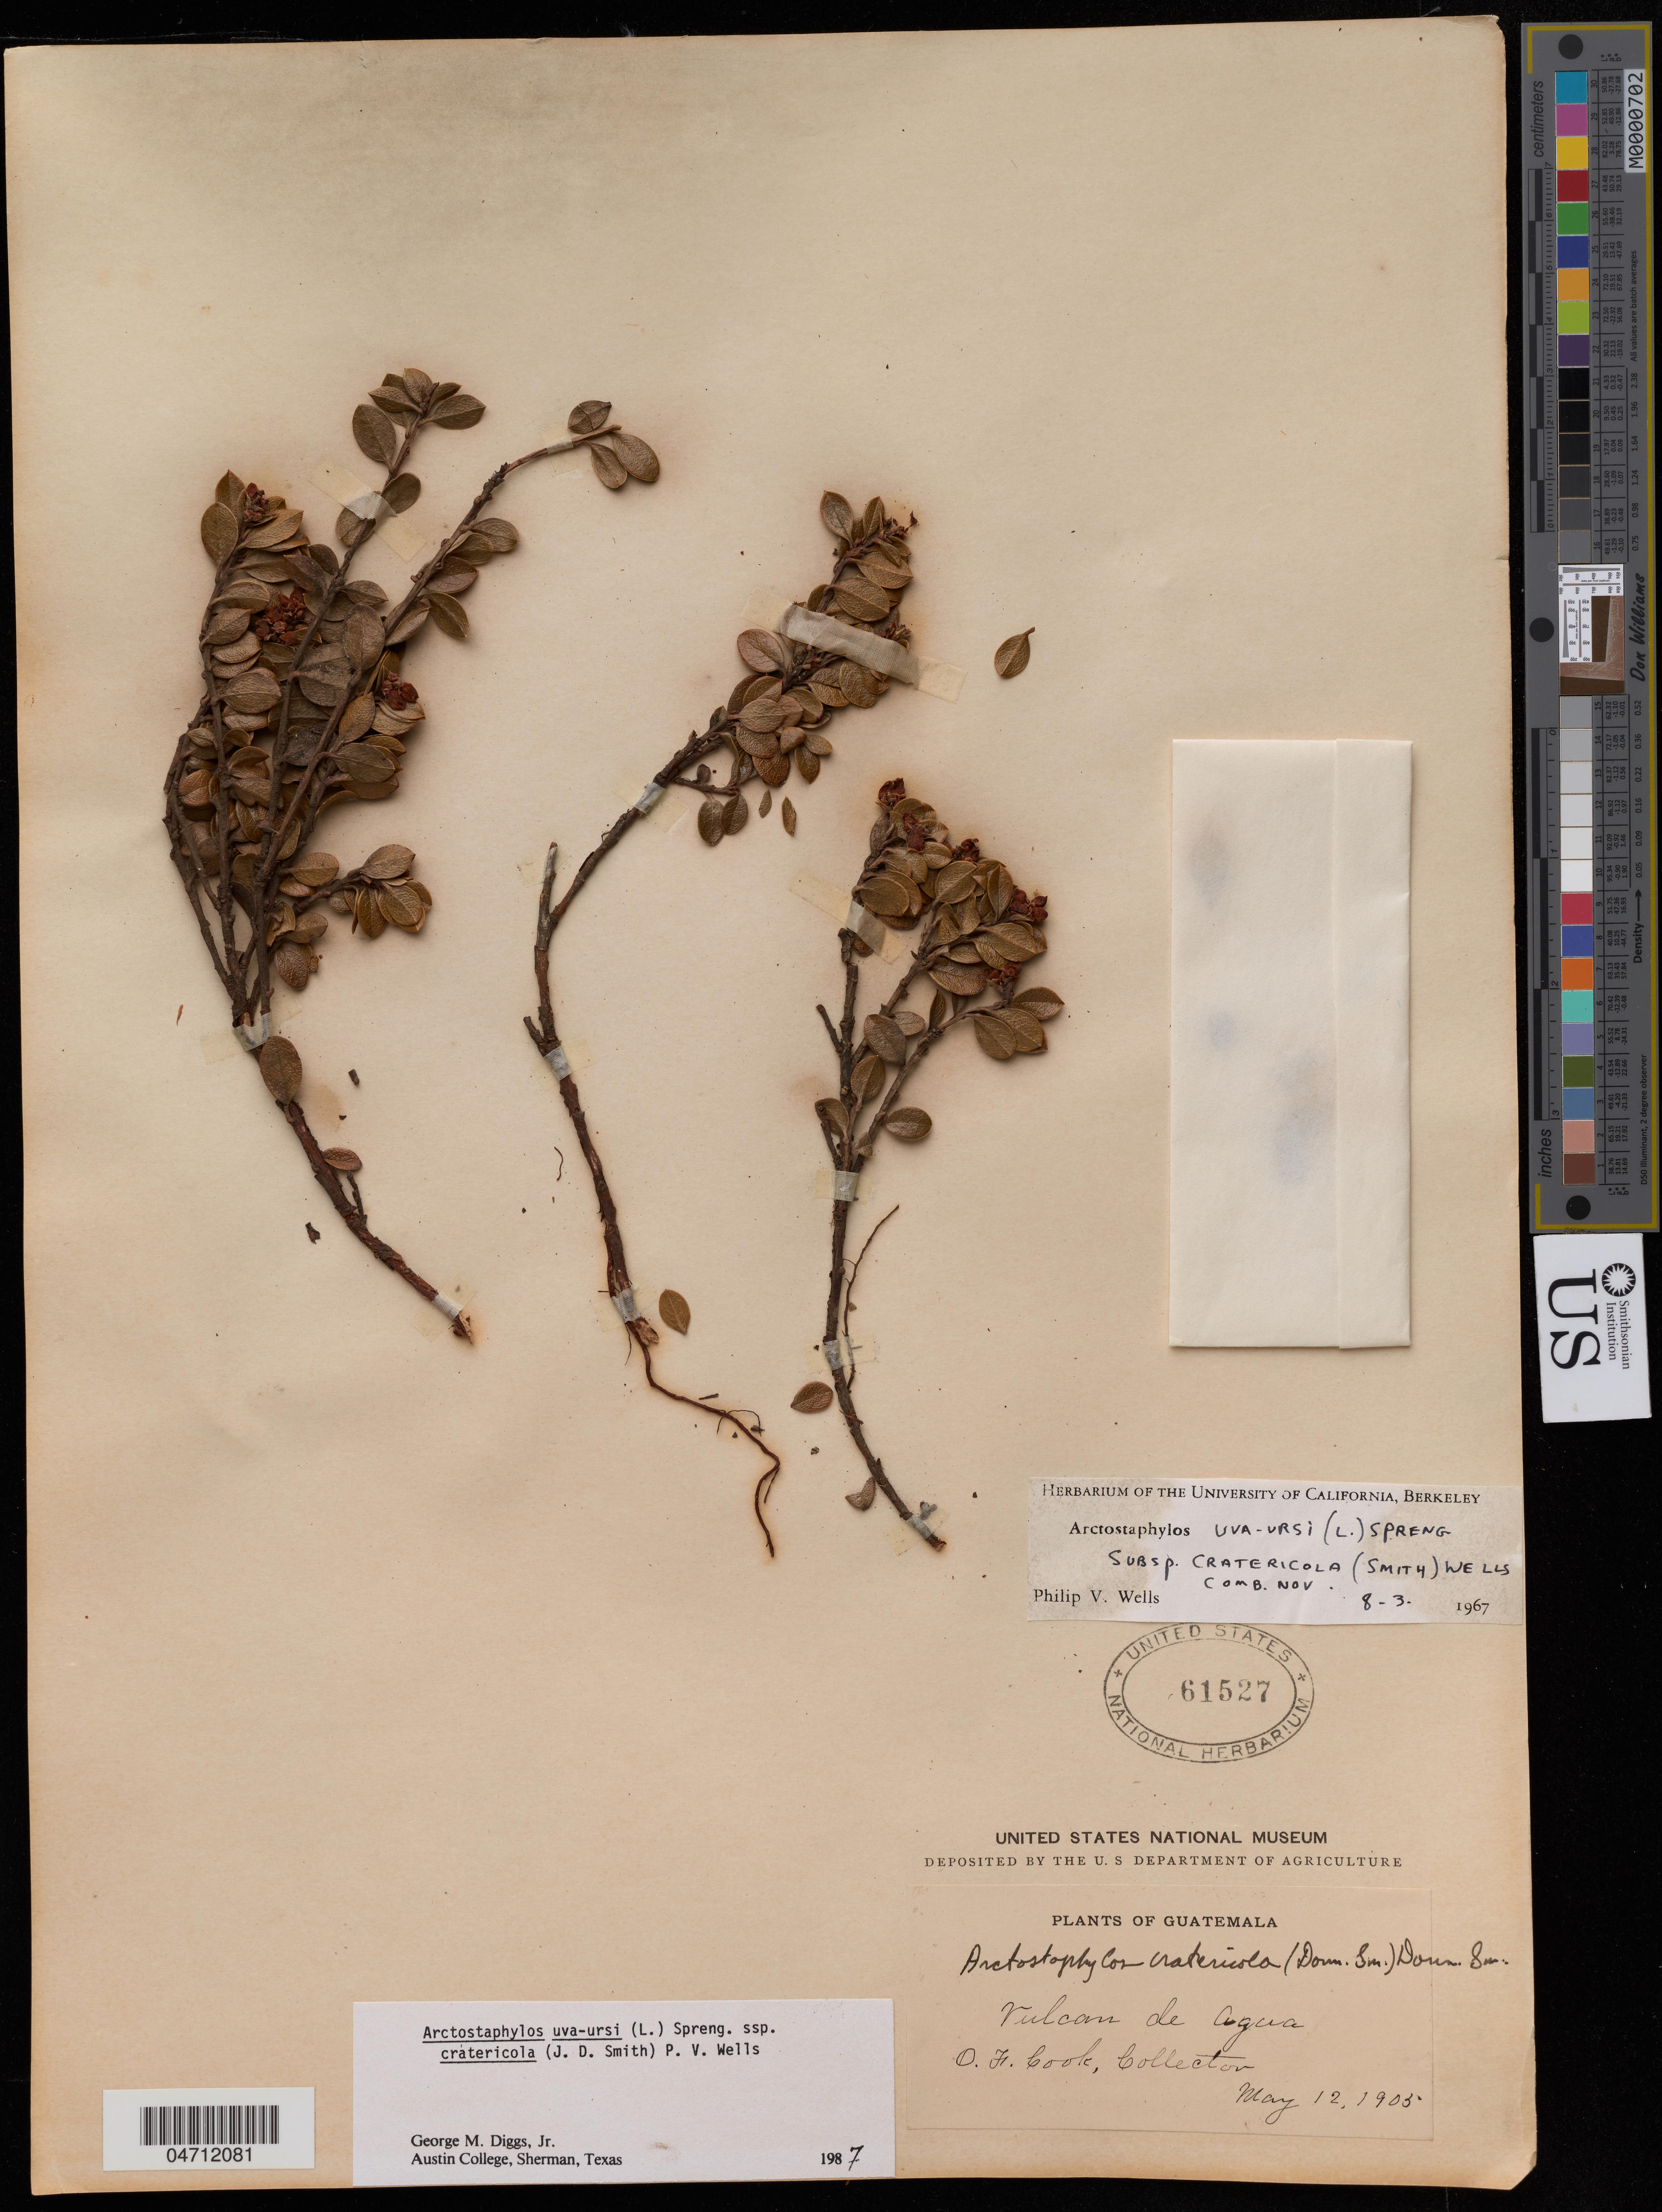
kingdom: Plantae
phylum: Tracheophyta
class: Magnoliopsida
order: Ericales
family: Ericaceae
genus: Arctostaphylos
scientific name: Arctostaphylos uva-ursi subsp. cratericola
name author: (Donn. Sm.) P.V. Wells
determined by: Diggs, George Minor, Jr.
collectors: O. F. Cook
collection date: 1905-05-12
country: Guatemala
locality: Vulcan de Agua.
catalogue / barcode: US 61527